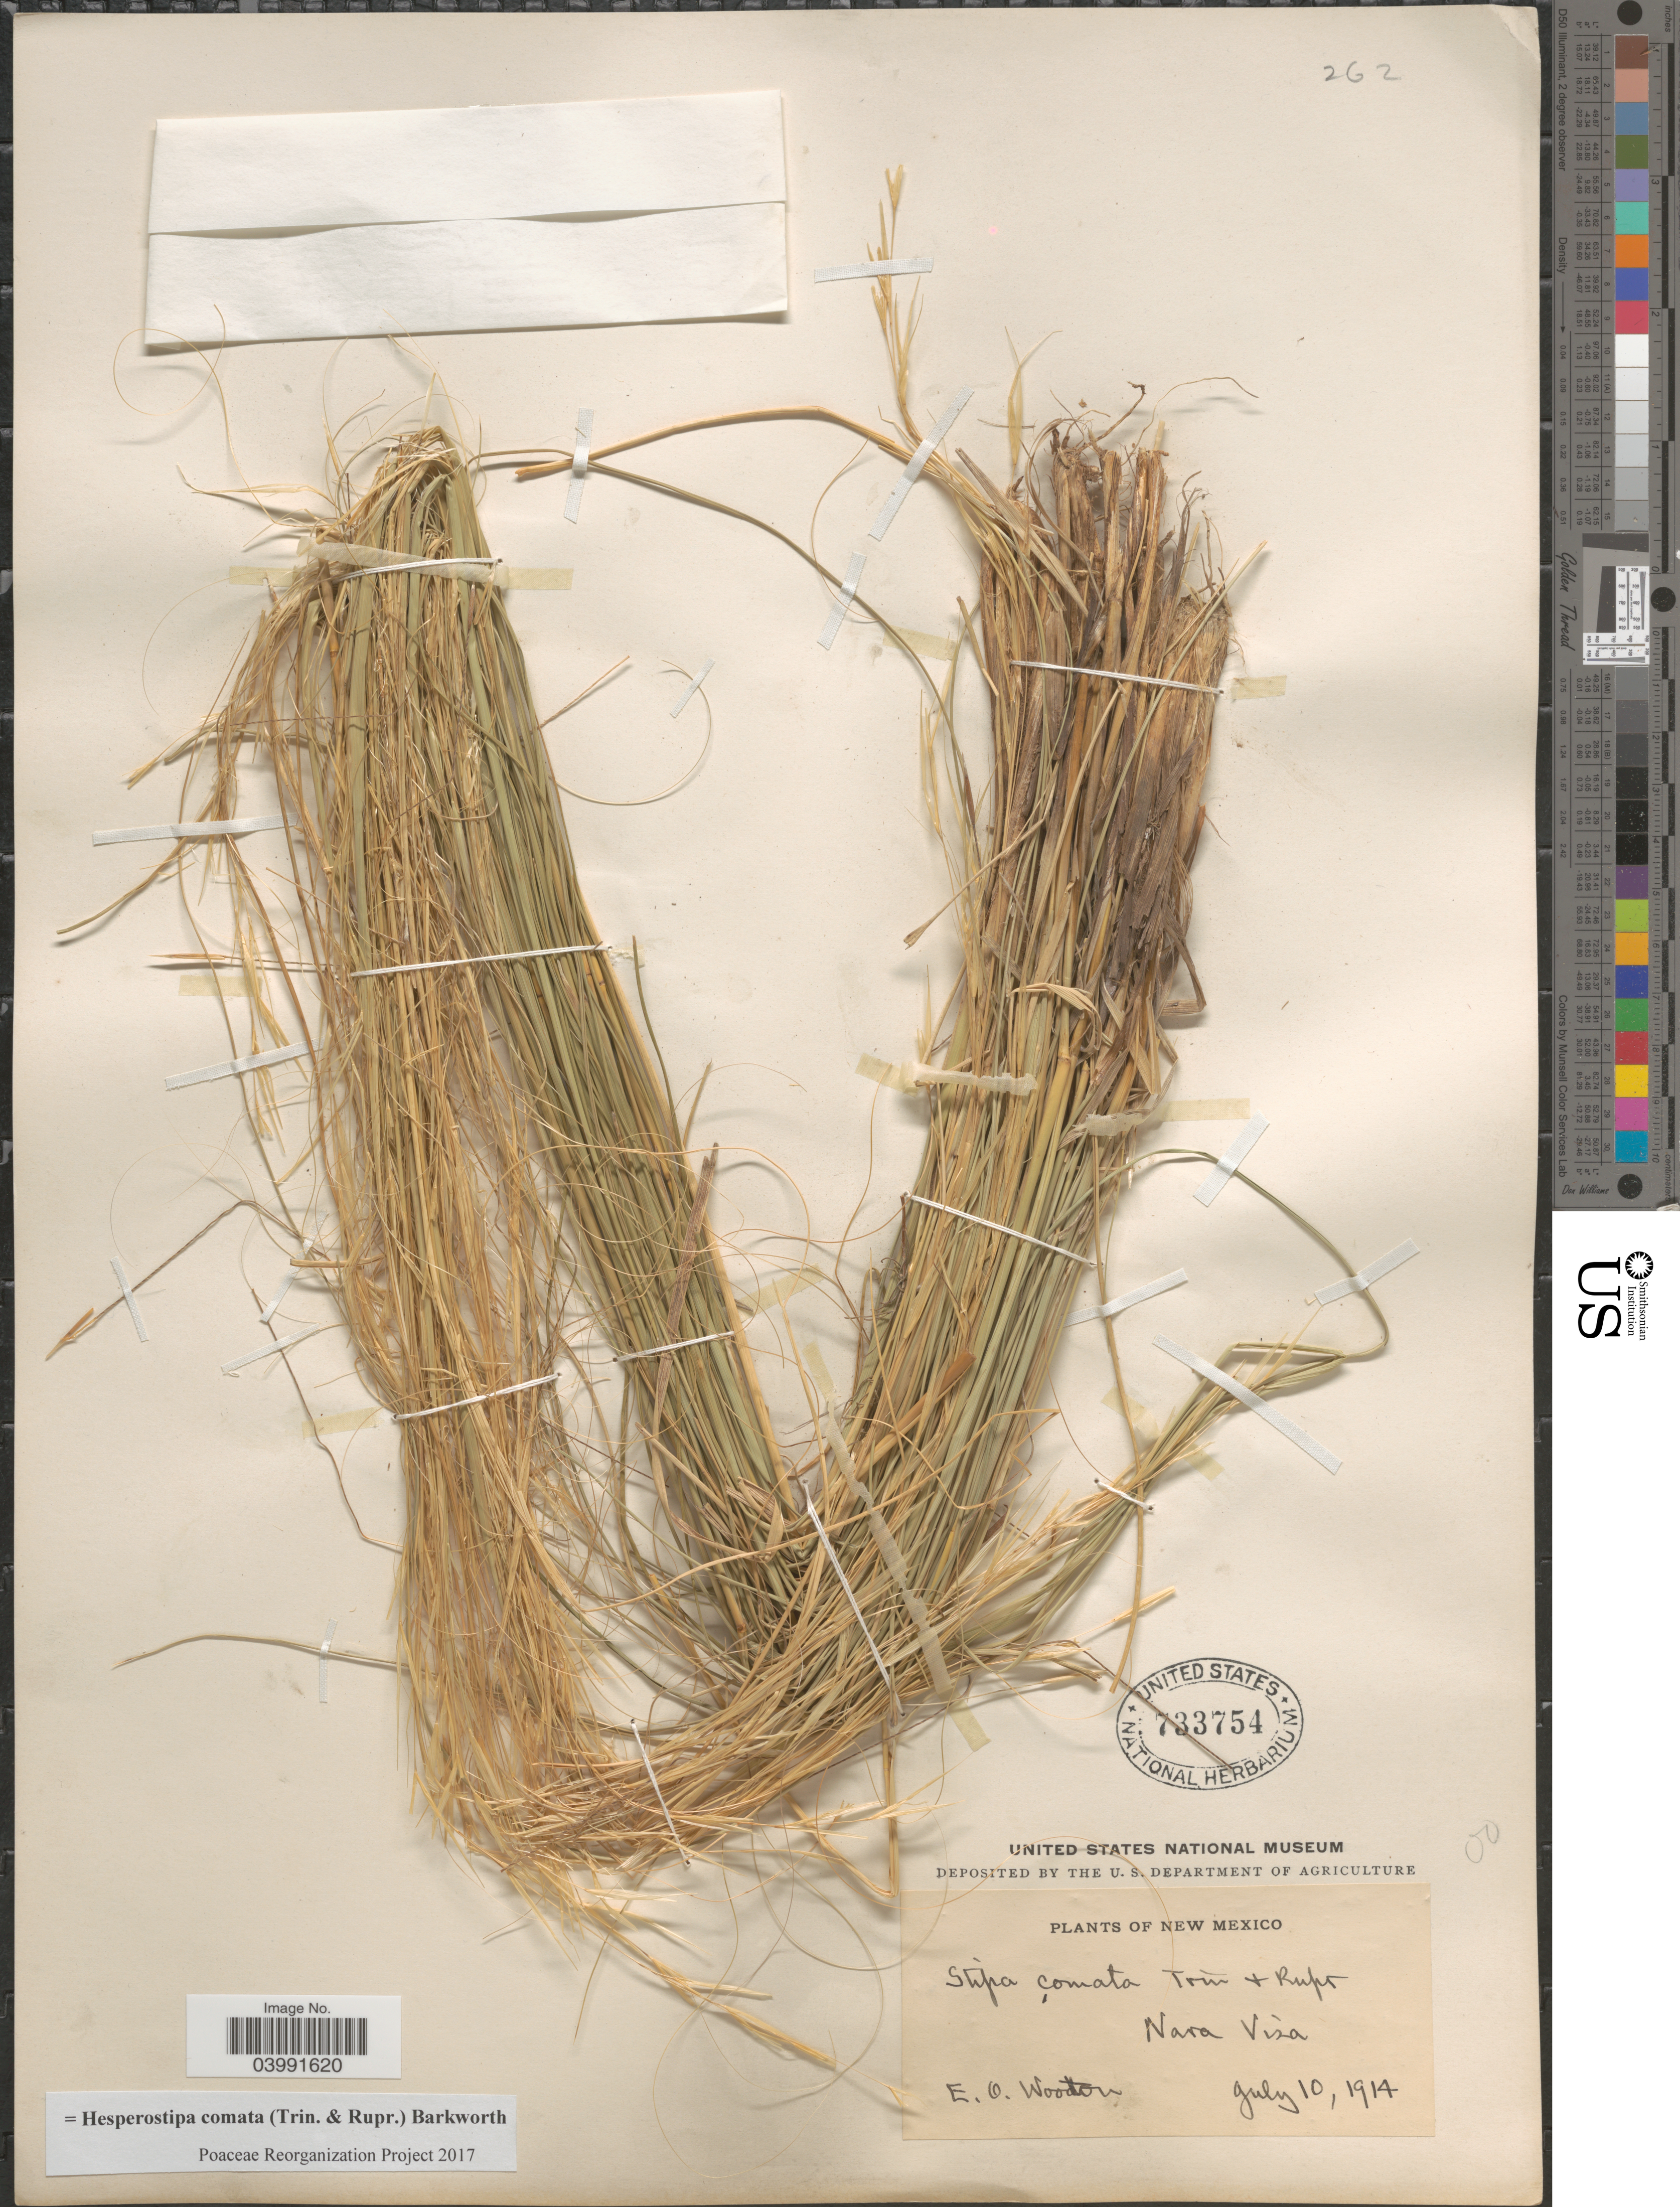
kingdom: Plantae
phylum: Tracheophyta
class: Liliopsida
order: Poales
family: Poaceae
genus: Hesperostipa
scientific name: Hesperostipa comata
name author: (Trin. & Rupr.) Barkworth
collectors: E. O. Wooton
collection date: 1914-07-10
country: United States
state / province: New Mexico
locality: Nara Visa.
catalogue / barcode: US 733754